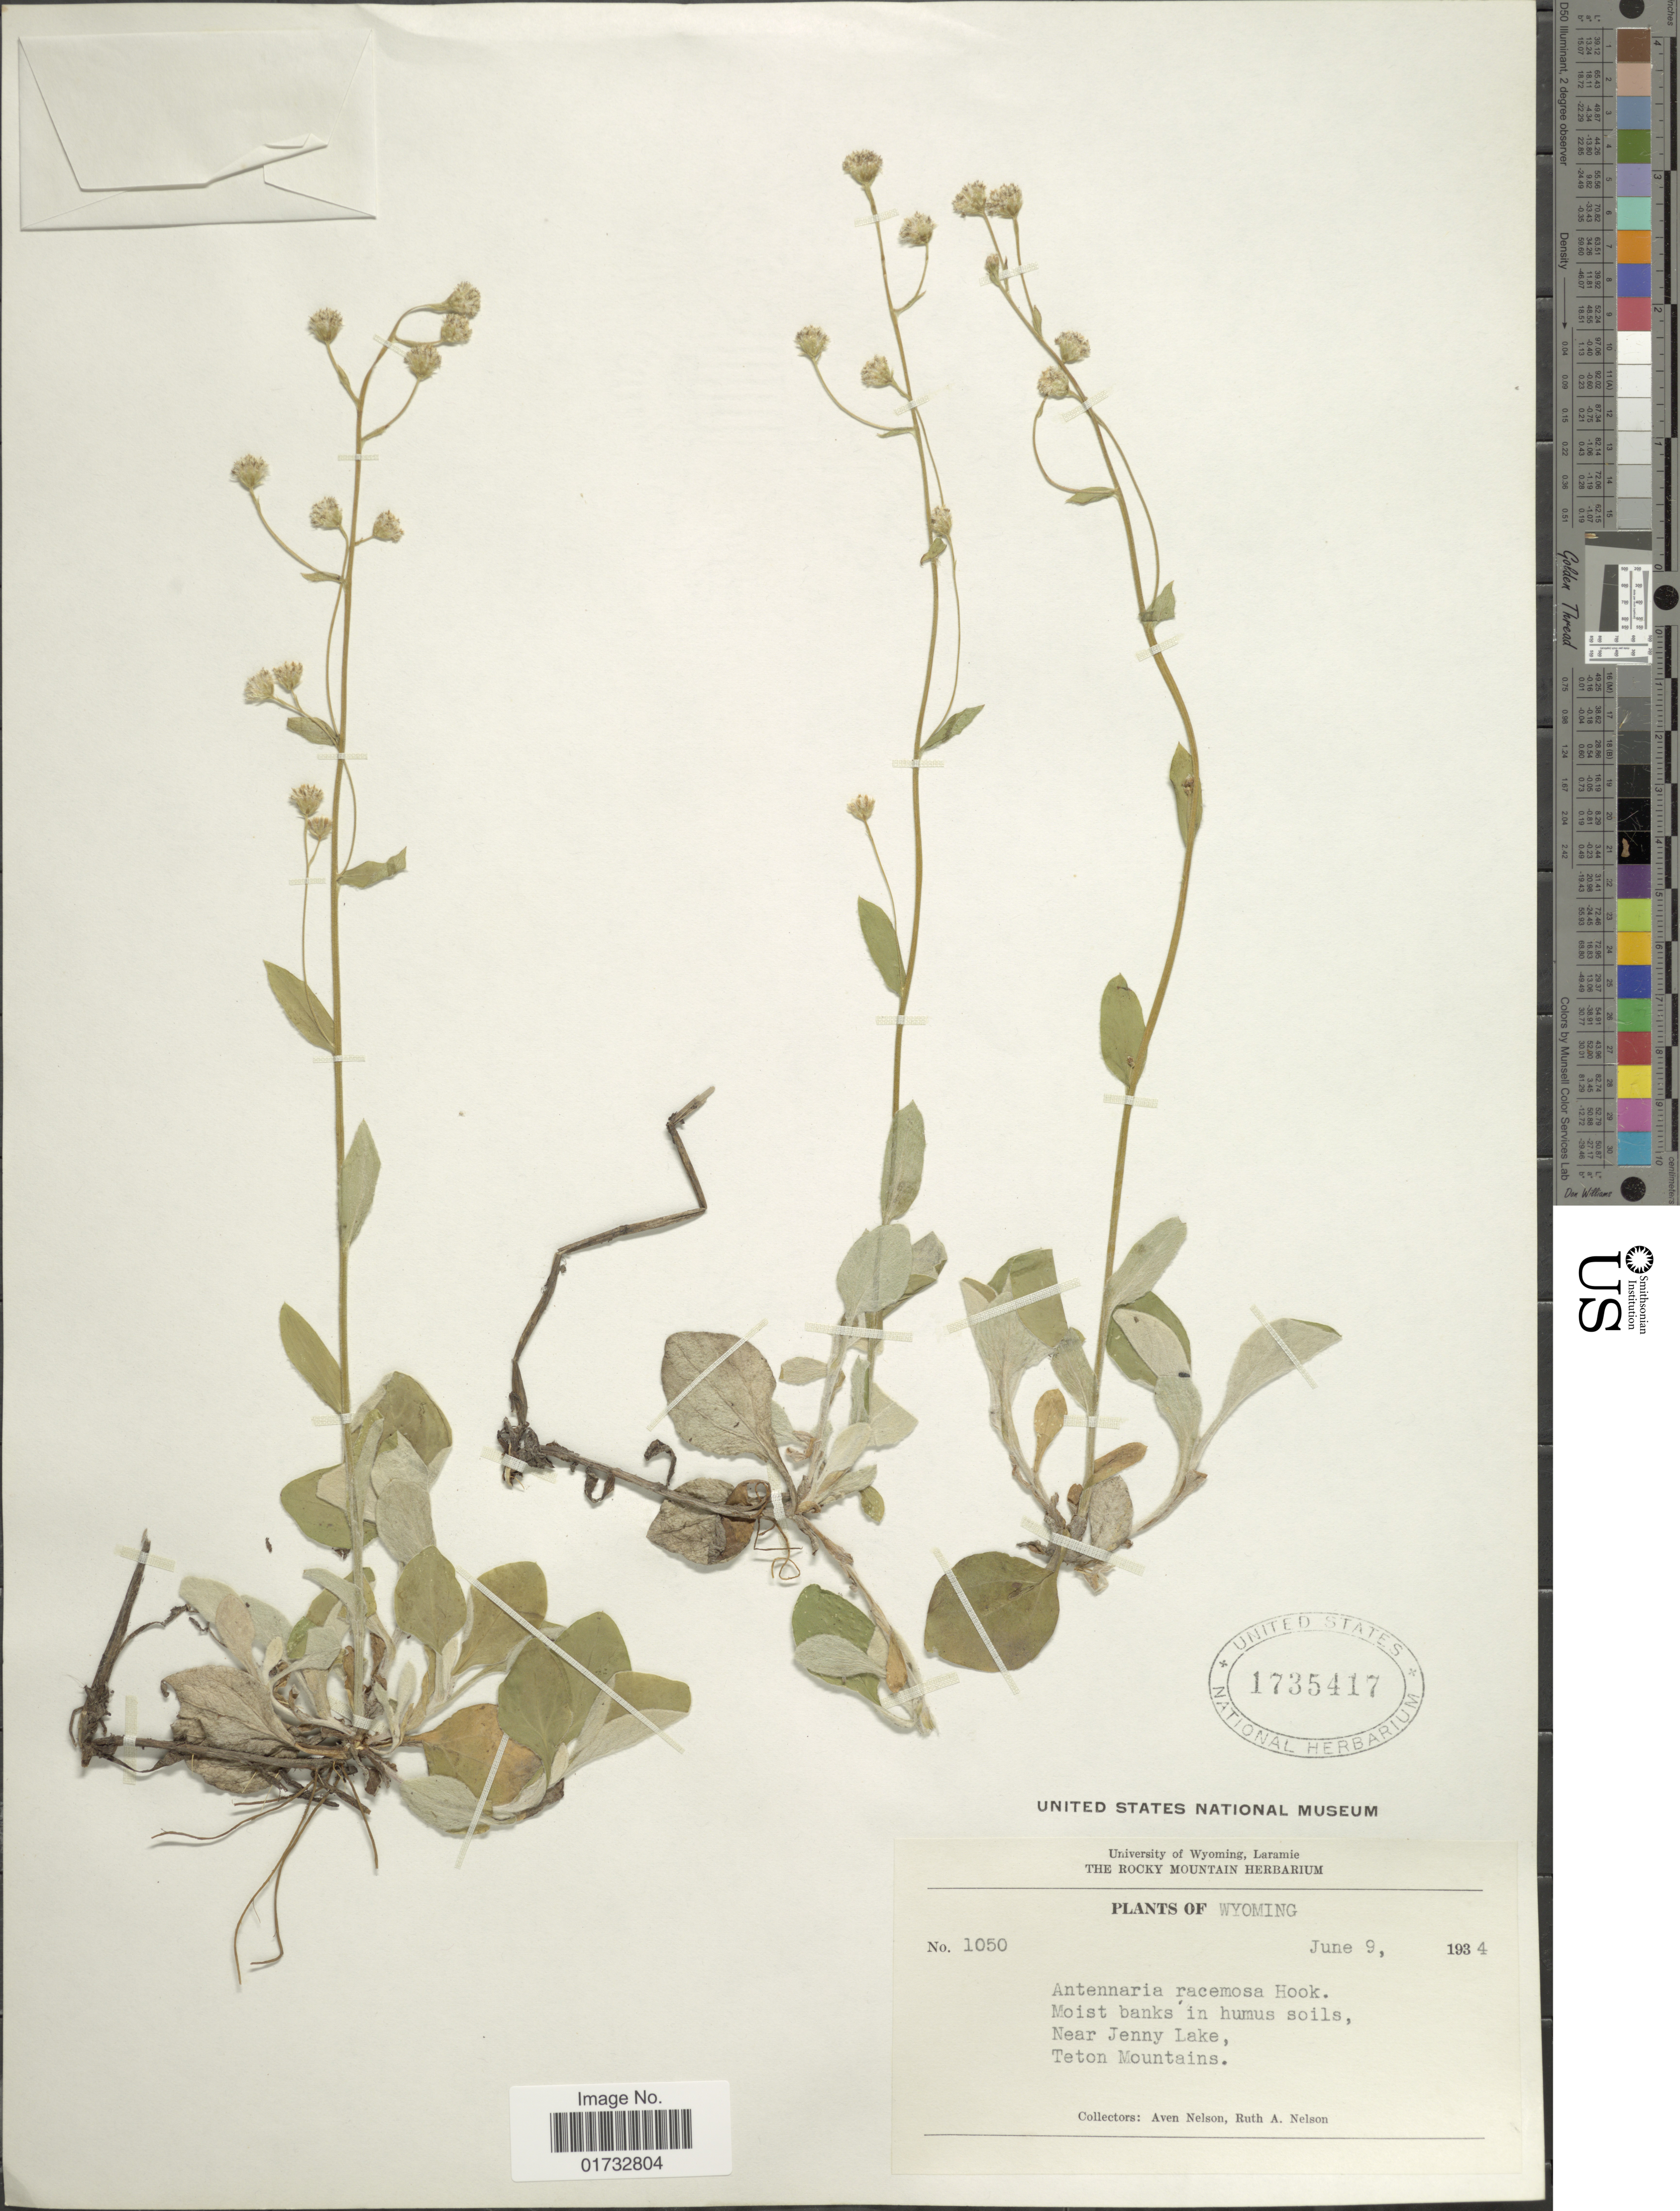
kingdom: Plantae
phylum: Tracheophyta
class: Magnoliopsida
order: Asterales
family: Asteraceae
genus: Antennaria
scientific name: Antennaria racemosa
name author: Hook.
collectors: A. Nelson & R. A. Nelson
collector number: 1050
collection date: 1934-06-09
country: United States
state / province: Wyoming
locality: Near Jenny Lake, Teton Mountains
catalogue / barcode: US 1735417